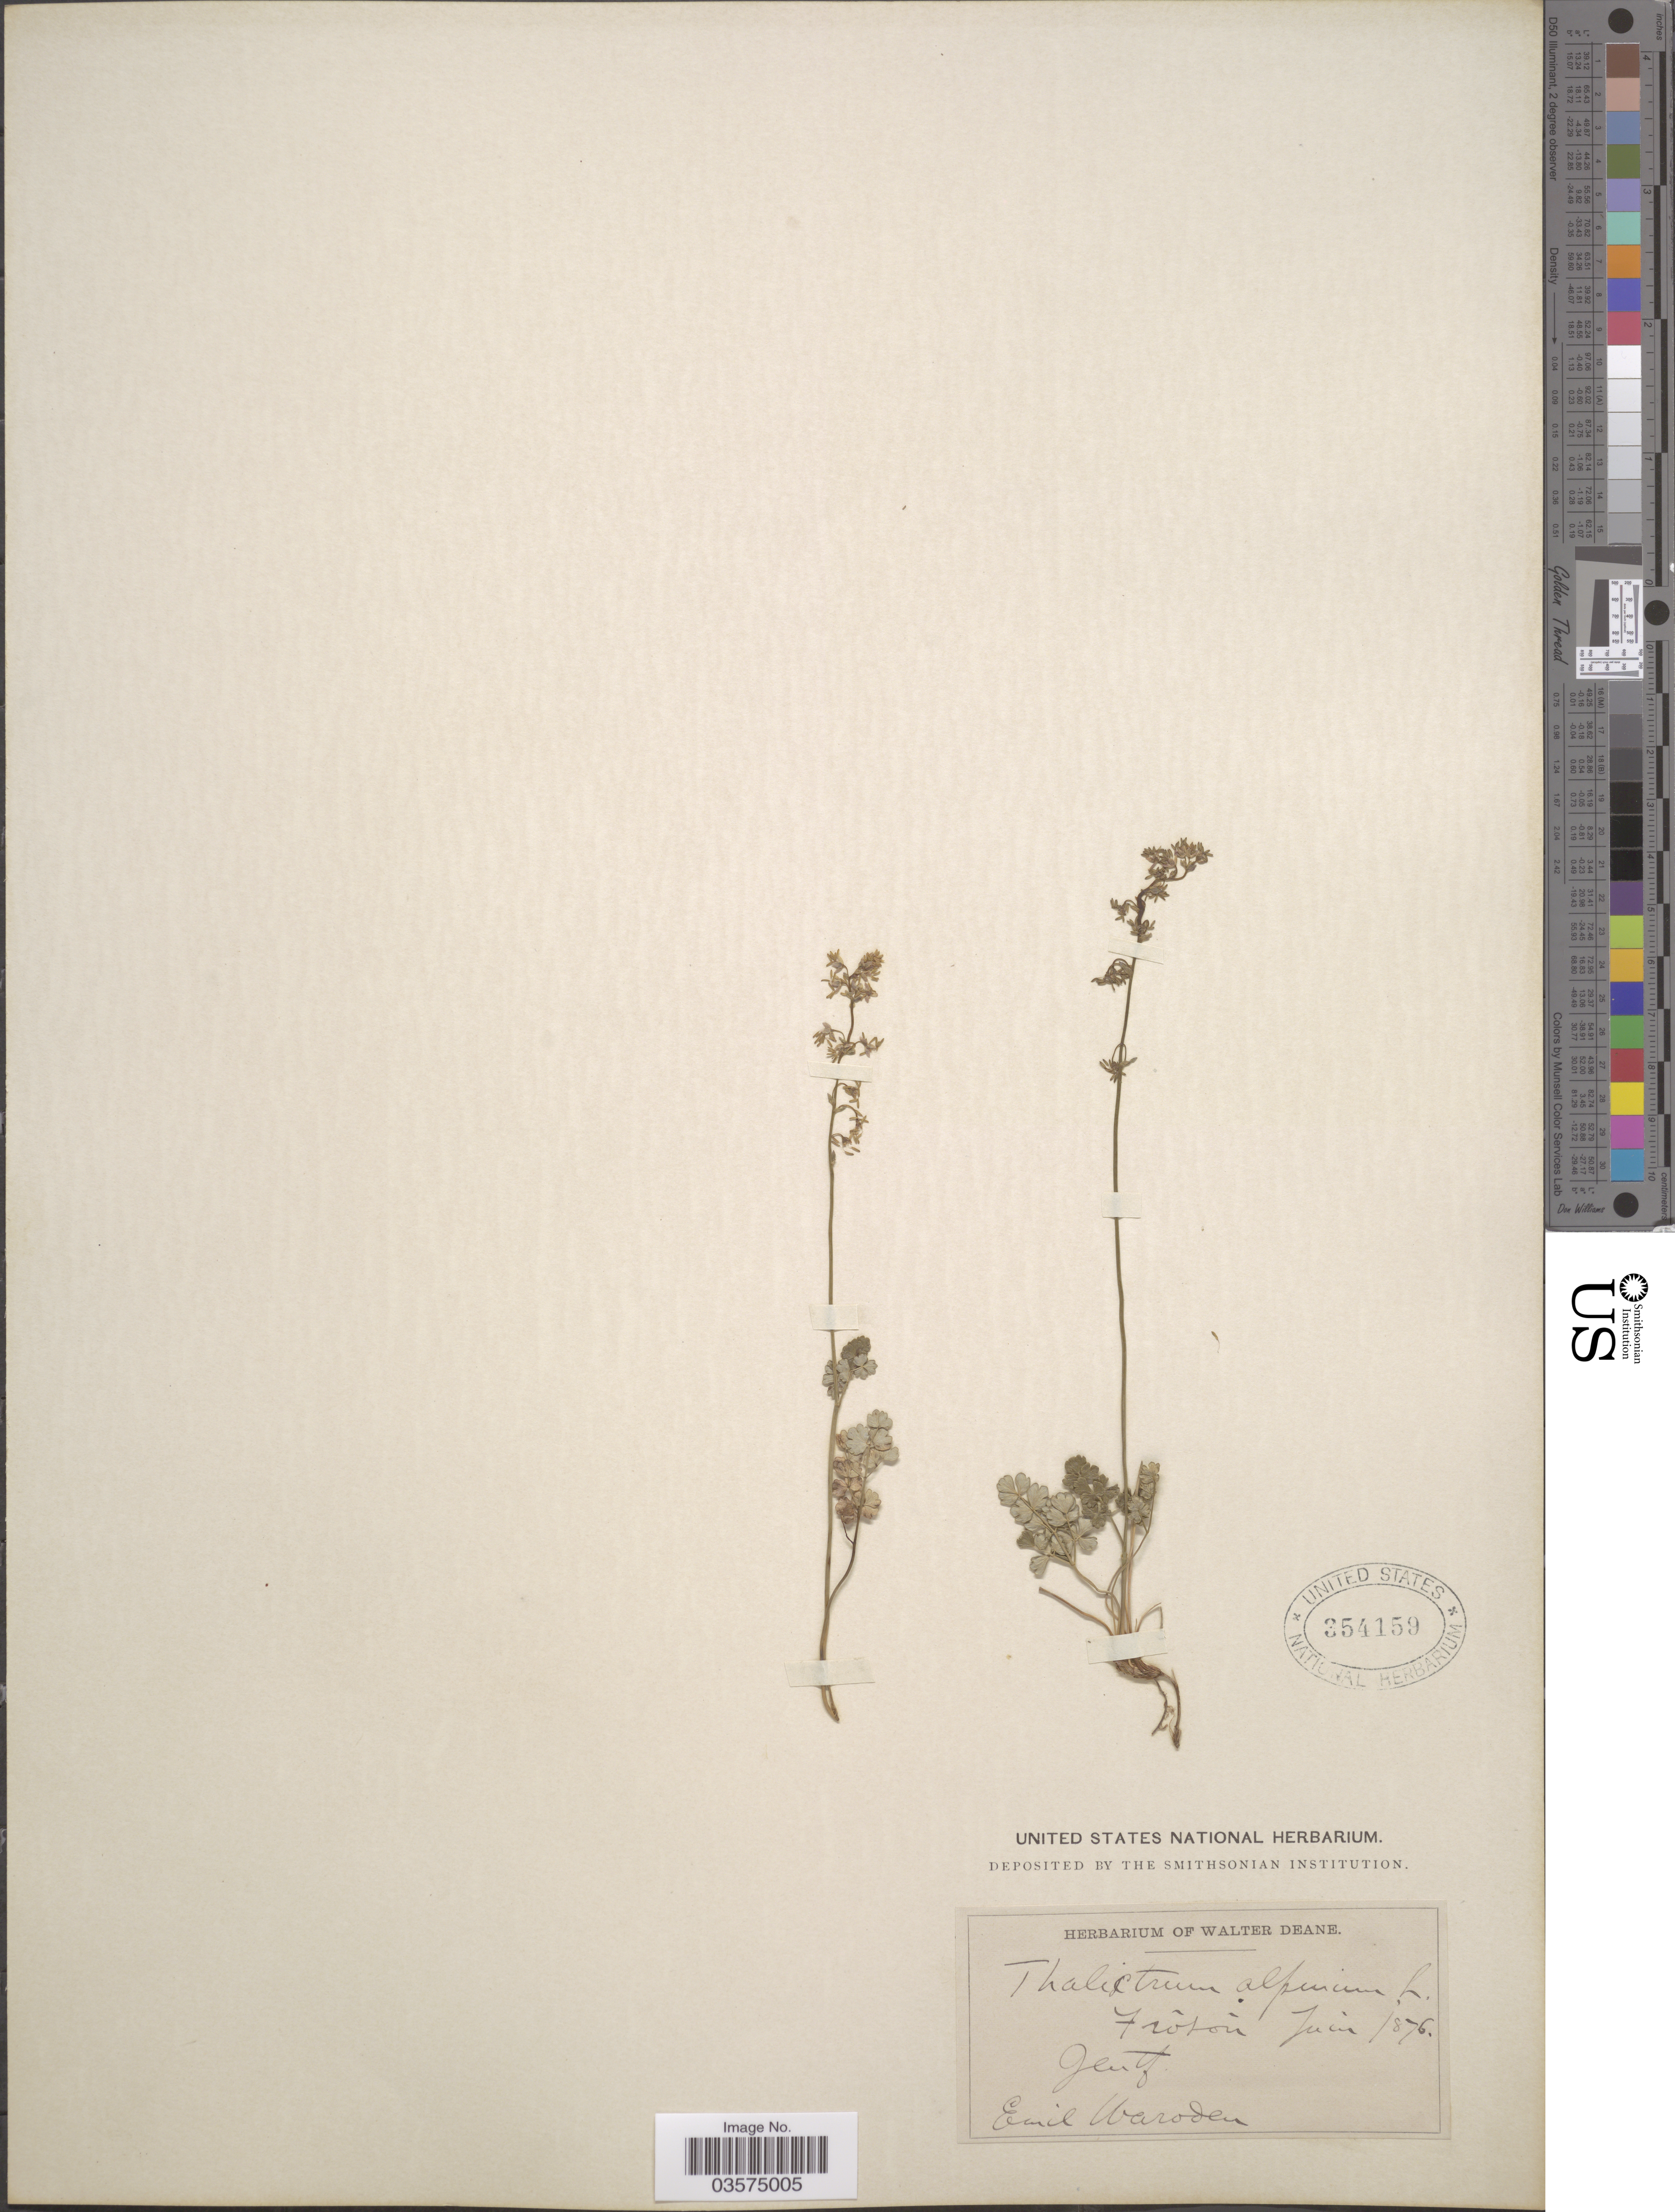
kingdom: Plantae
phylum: Tracheophyta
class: Magnoliopsida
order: Ranunculales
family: Ranunculaceae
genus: Thalictrum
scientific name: Thalictrum alpinum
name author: L.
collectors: E. Waroden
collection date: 1876-06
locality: Frótón. Jentf. [interpreted]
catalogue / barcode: US 354159